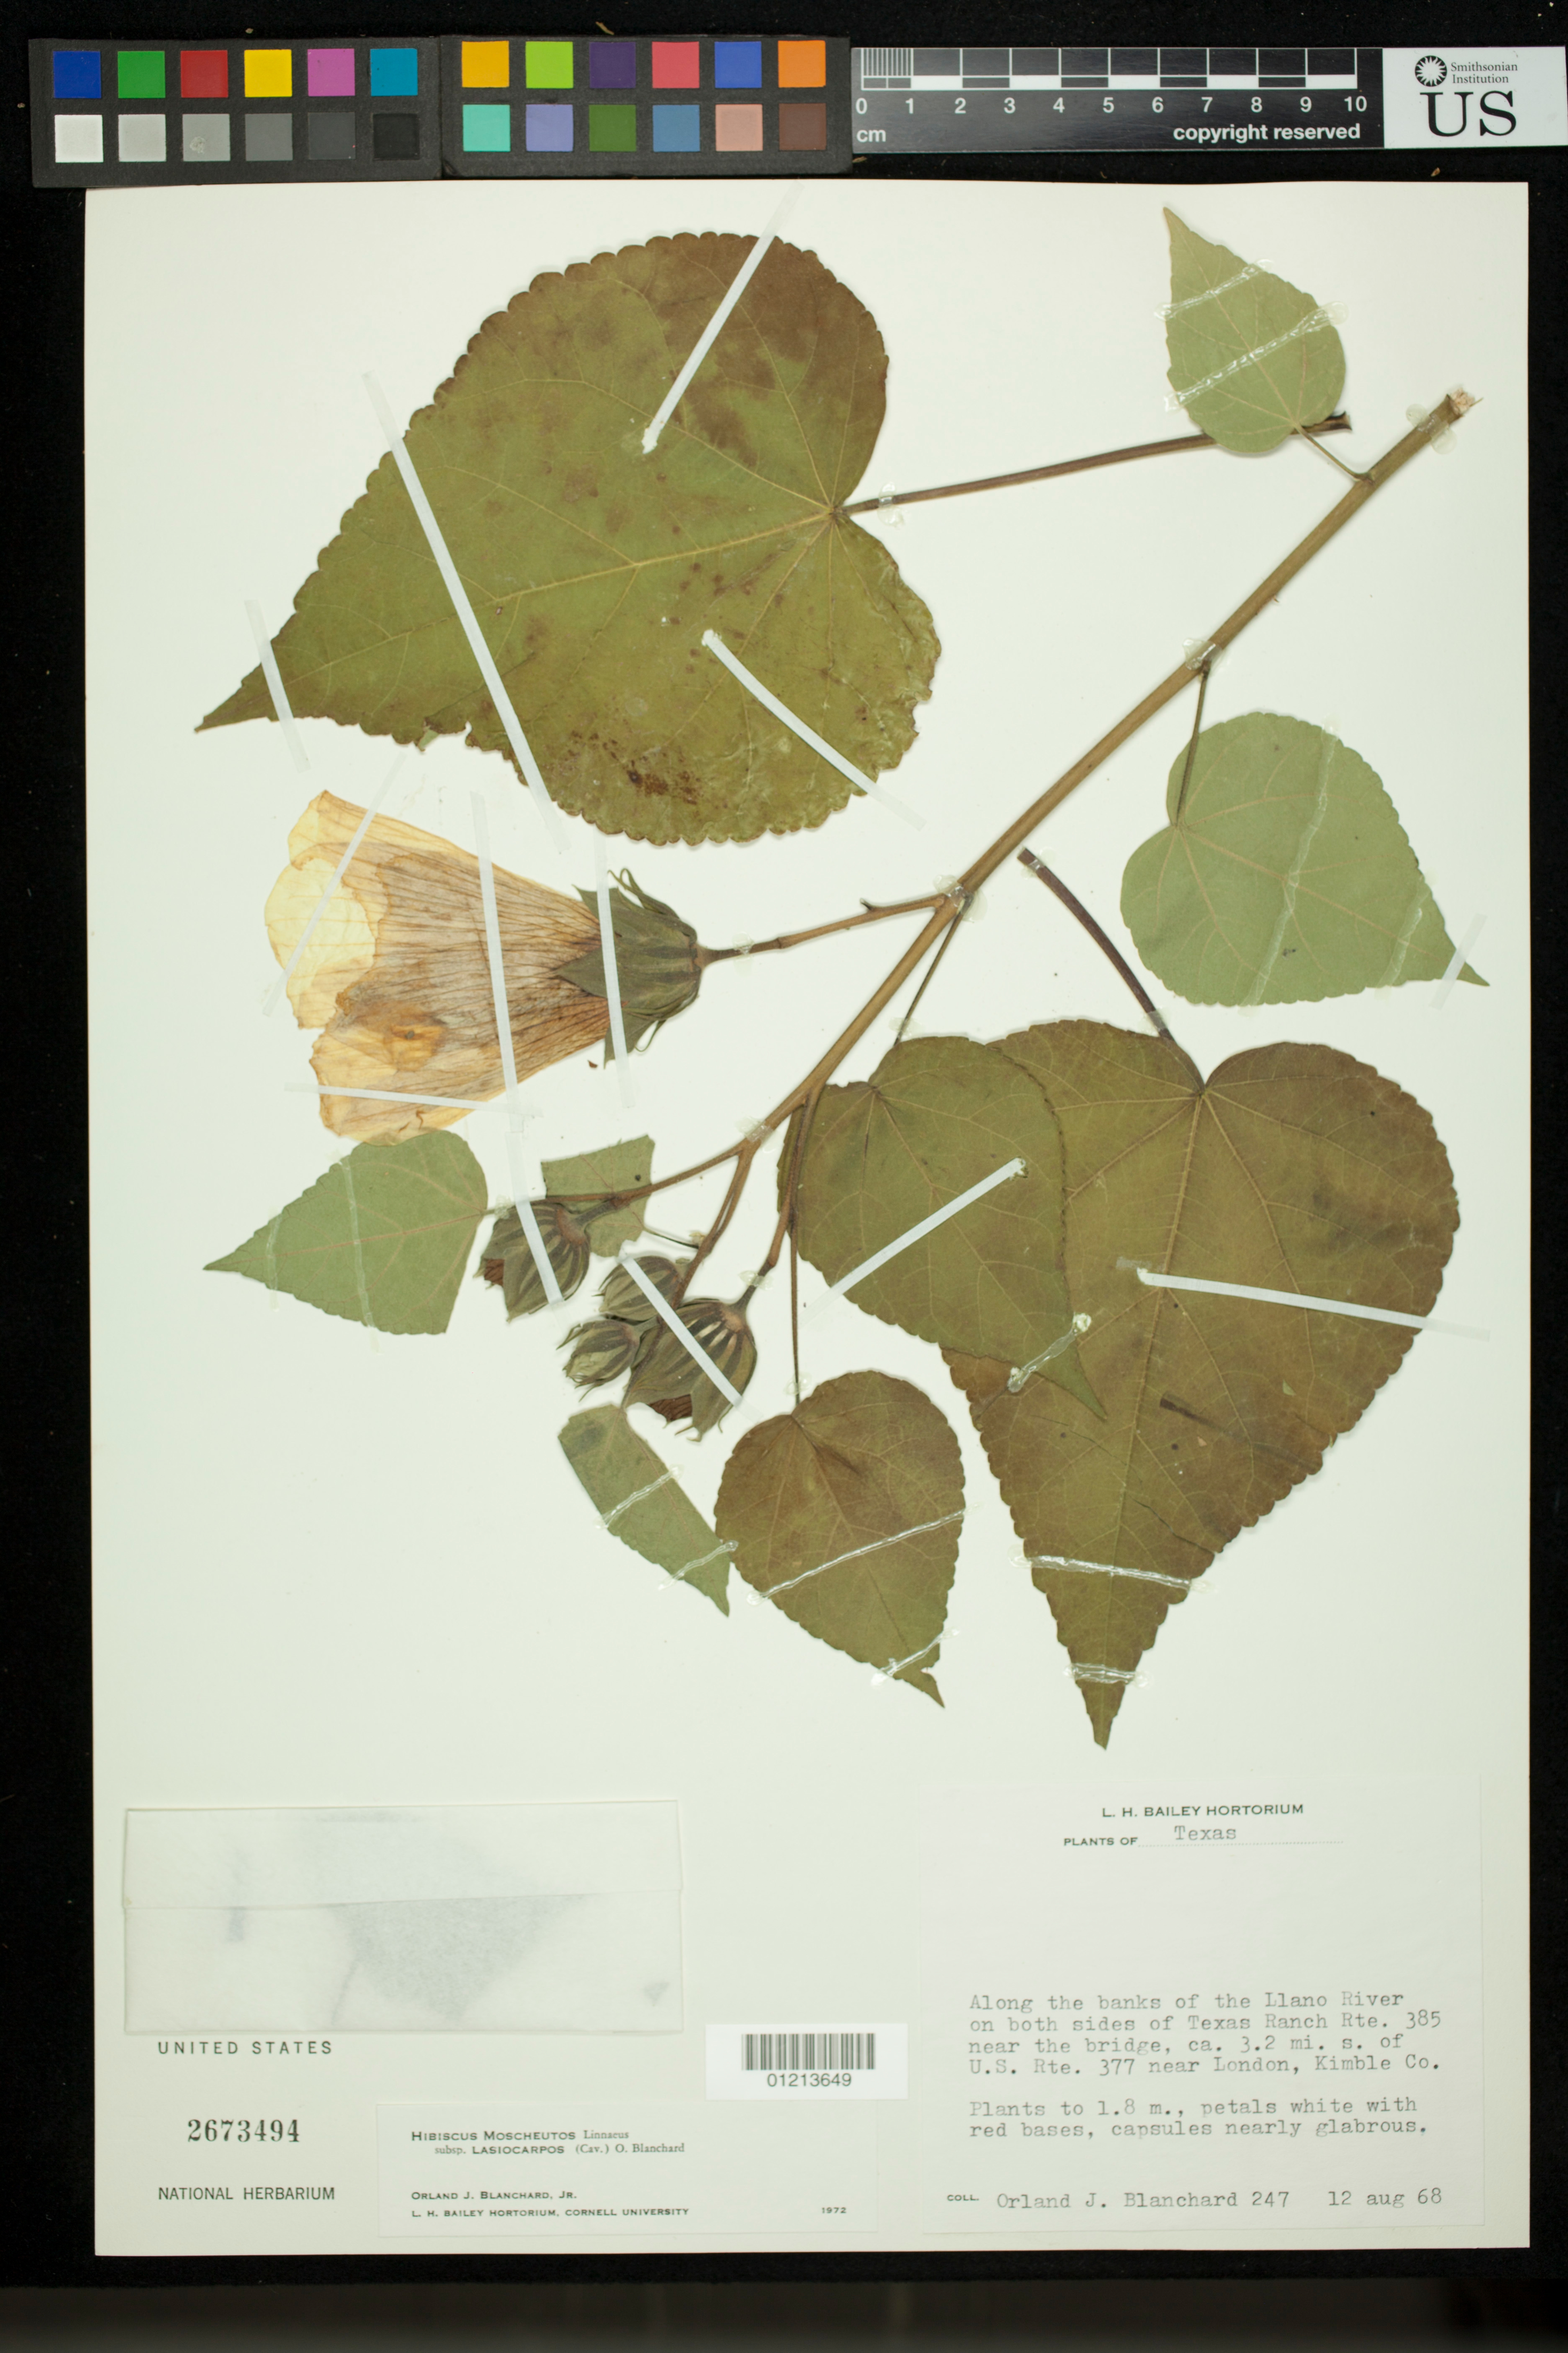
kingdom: Plantae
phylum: Tracheophyta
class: Magnoliopsida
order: Malvales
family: Malvaceae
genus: Hibiscus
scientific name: Hibiscus moscheutos subsp. lasiocarpos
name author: (Cav.) O.J. Blanch.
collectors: O. J. Blanchard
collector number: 247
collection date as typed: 08 Dec 1968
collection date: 1968-12-08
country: United States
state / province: Texas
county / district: Kimble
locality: Along the banks of the Llano River on both sides of Texas Ranch Rte. 385 near the bridge, ca. 3.2 mi. s. of U.S. Rte 377 near London, Kimble Co.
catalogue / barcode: US 2673494